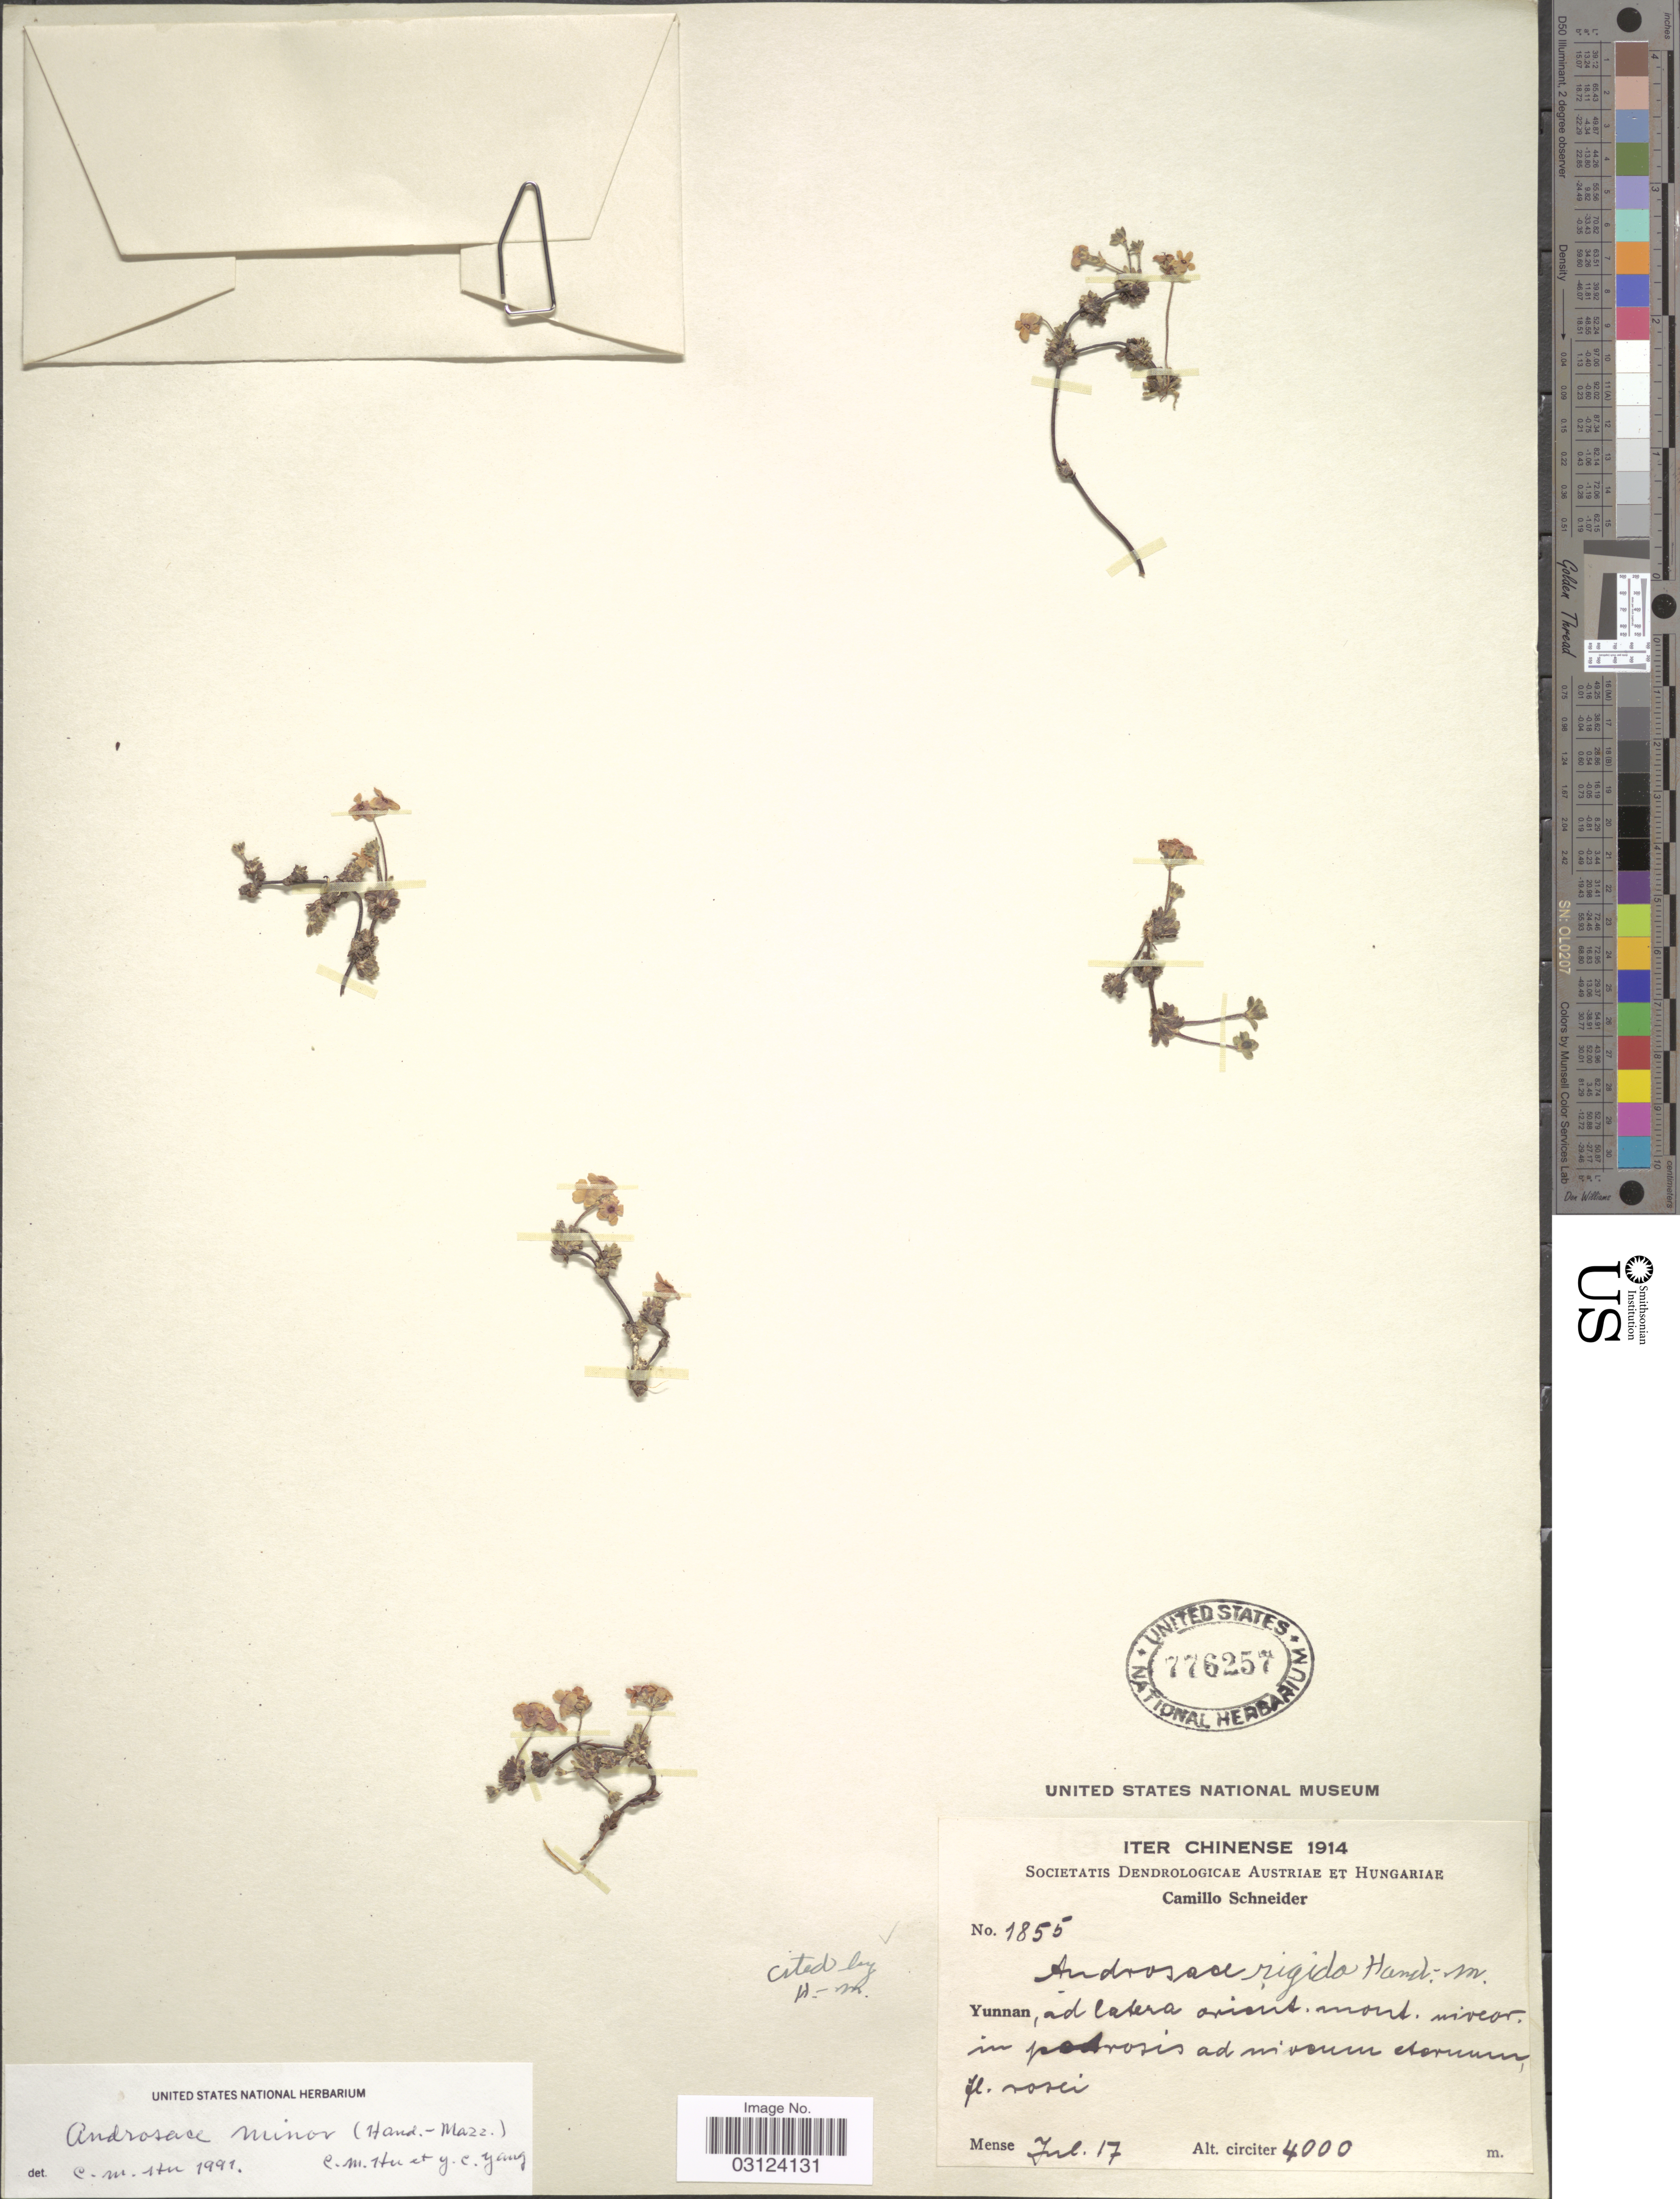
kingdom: Plantae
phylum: Tracheophyta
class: Magnoliopsida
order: Ericales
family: Primulaceae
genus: Androsace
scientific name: Androsace rigida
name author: Hand.-Mazz.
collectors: C. K. Schneider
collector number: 1855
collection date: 1914-07-17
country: China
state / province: Yunnan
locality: Yunnan, ad latera orient. mont. niveor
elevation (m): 4000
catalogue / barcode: US 776257